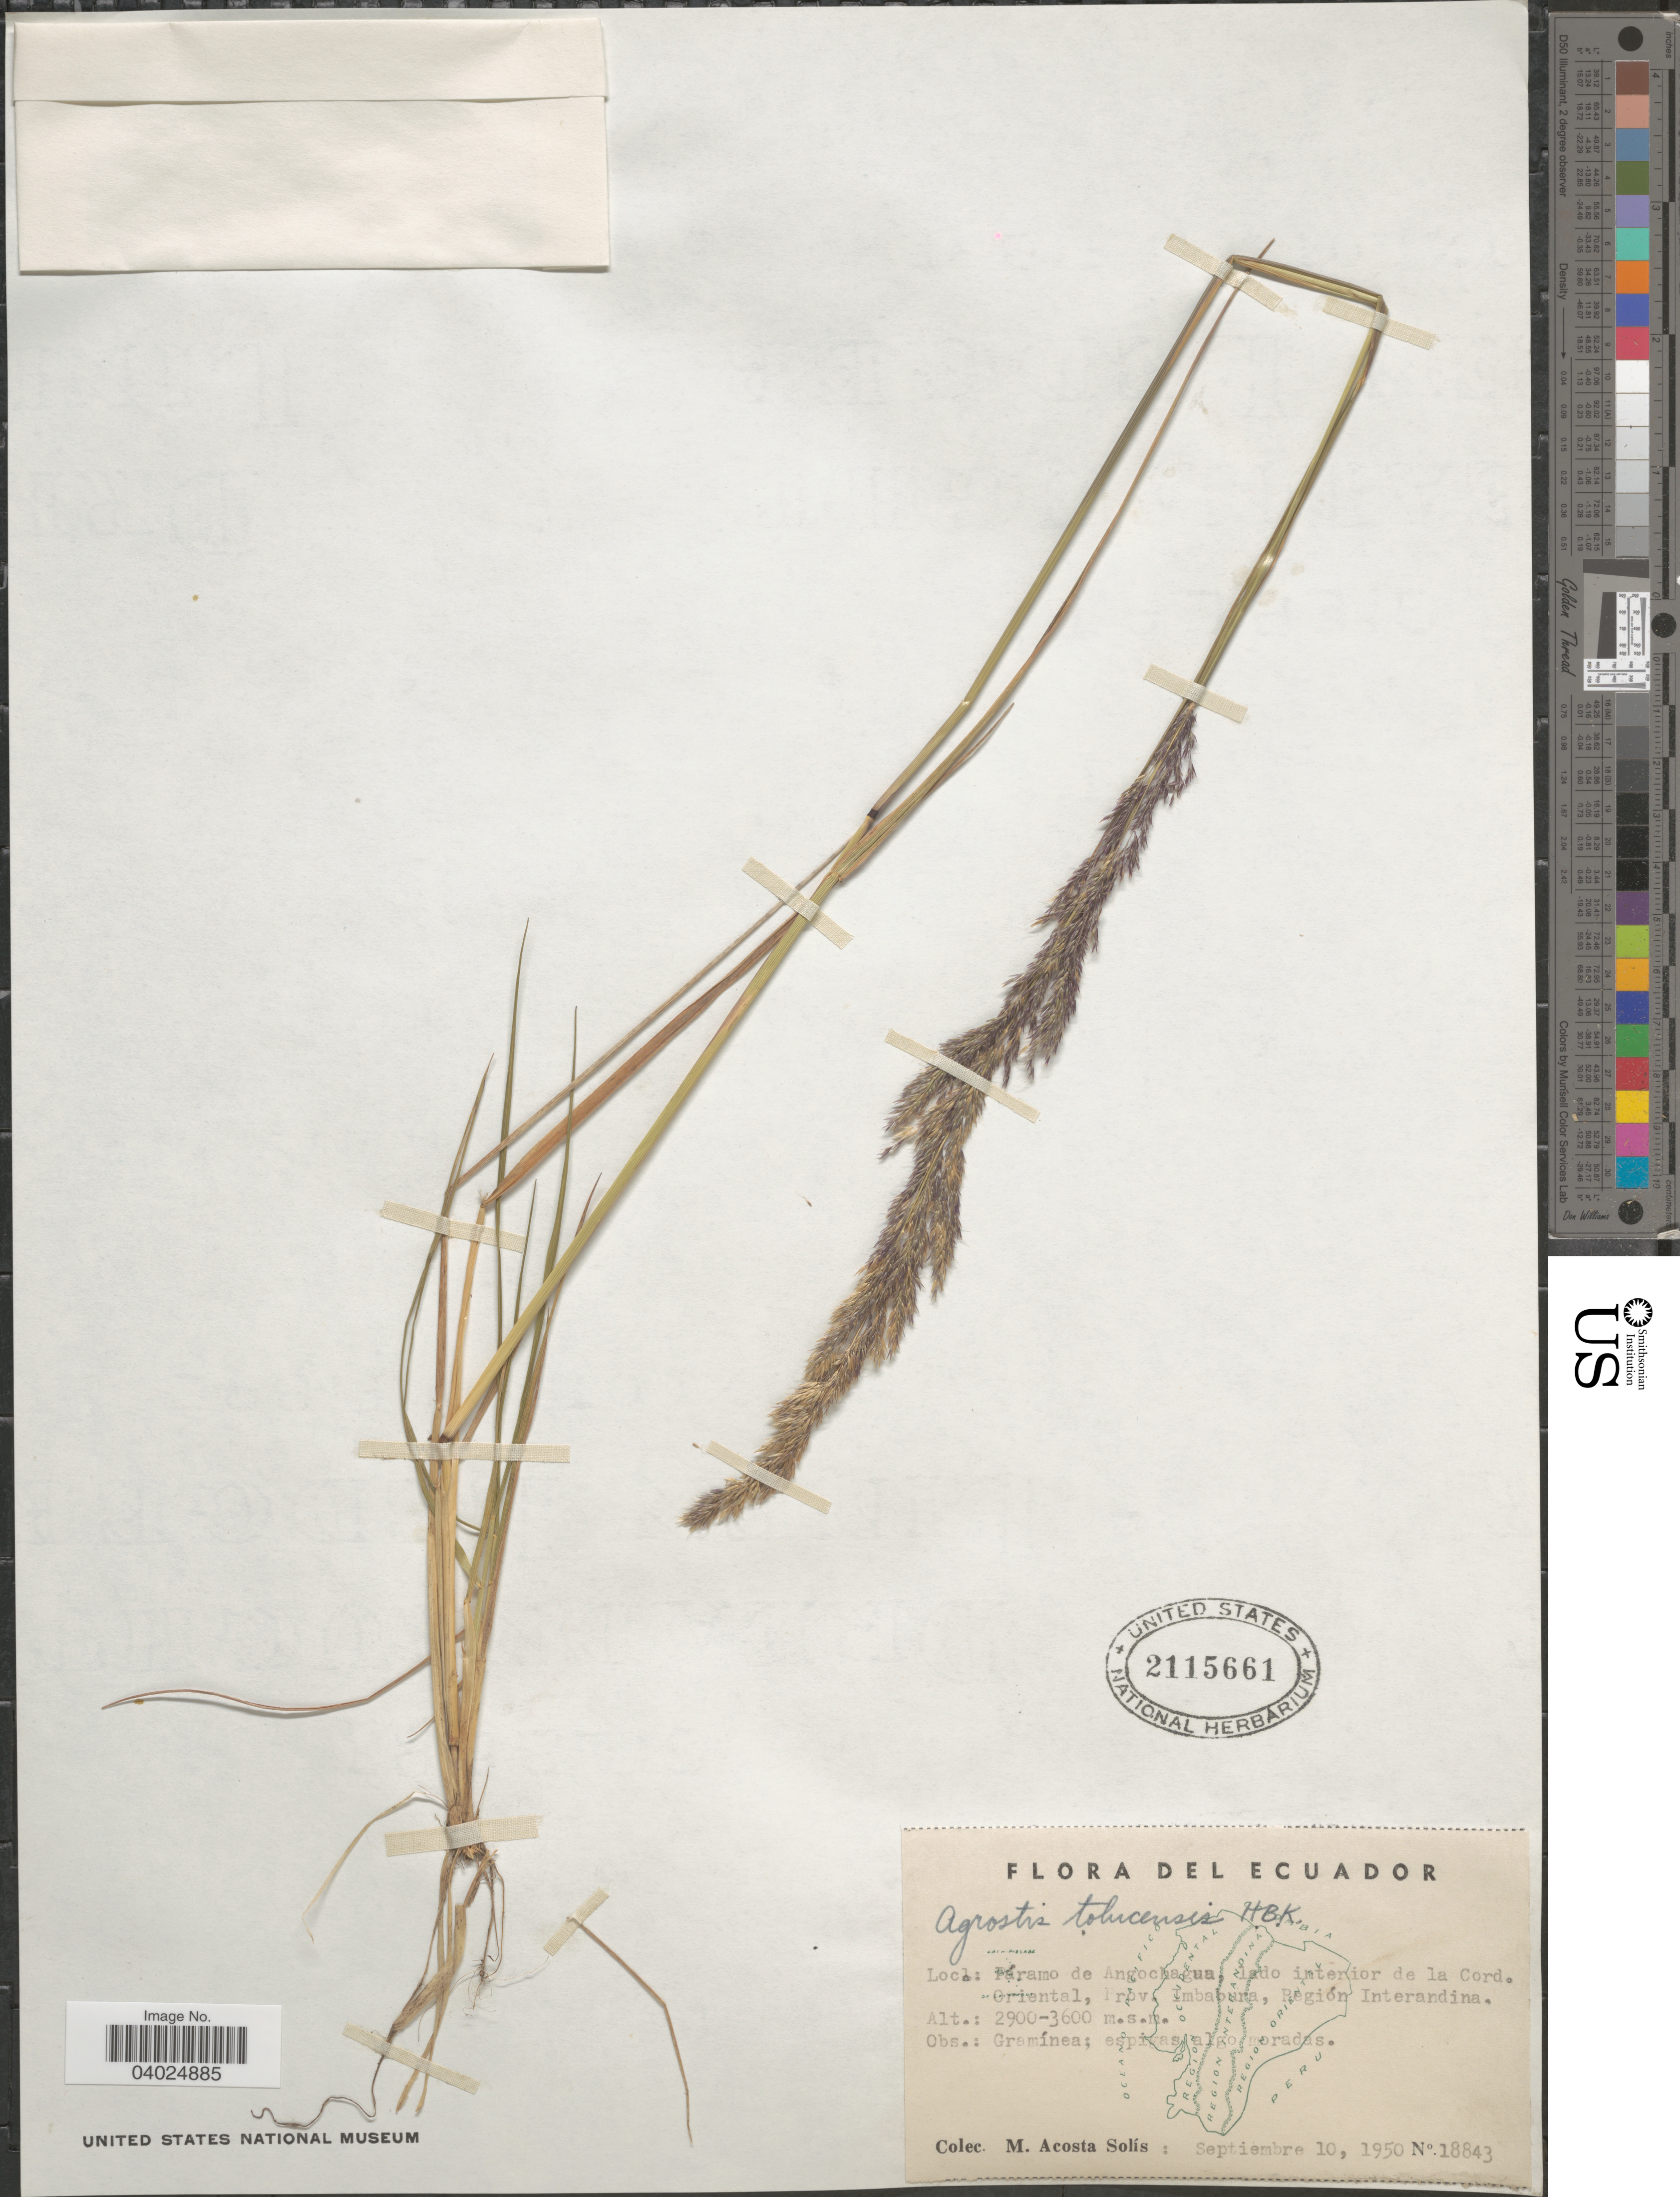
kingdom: Plantae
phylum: Tracheophyta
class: Liliopsida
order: Poales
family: Poaceae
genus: Agrostis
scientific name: Agrostis tolucensis Kunth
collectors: M. Acosta Solis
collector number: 18843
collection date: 1950-09-10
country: Ecuador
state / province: Imbabura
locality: Páramo de Angochagua, lado interior de la Cord. Oriental, Región Interandina.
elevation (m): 2900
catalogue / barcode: US 2115661